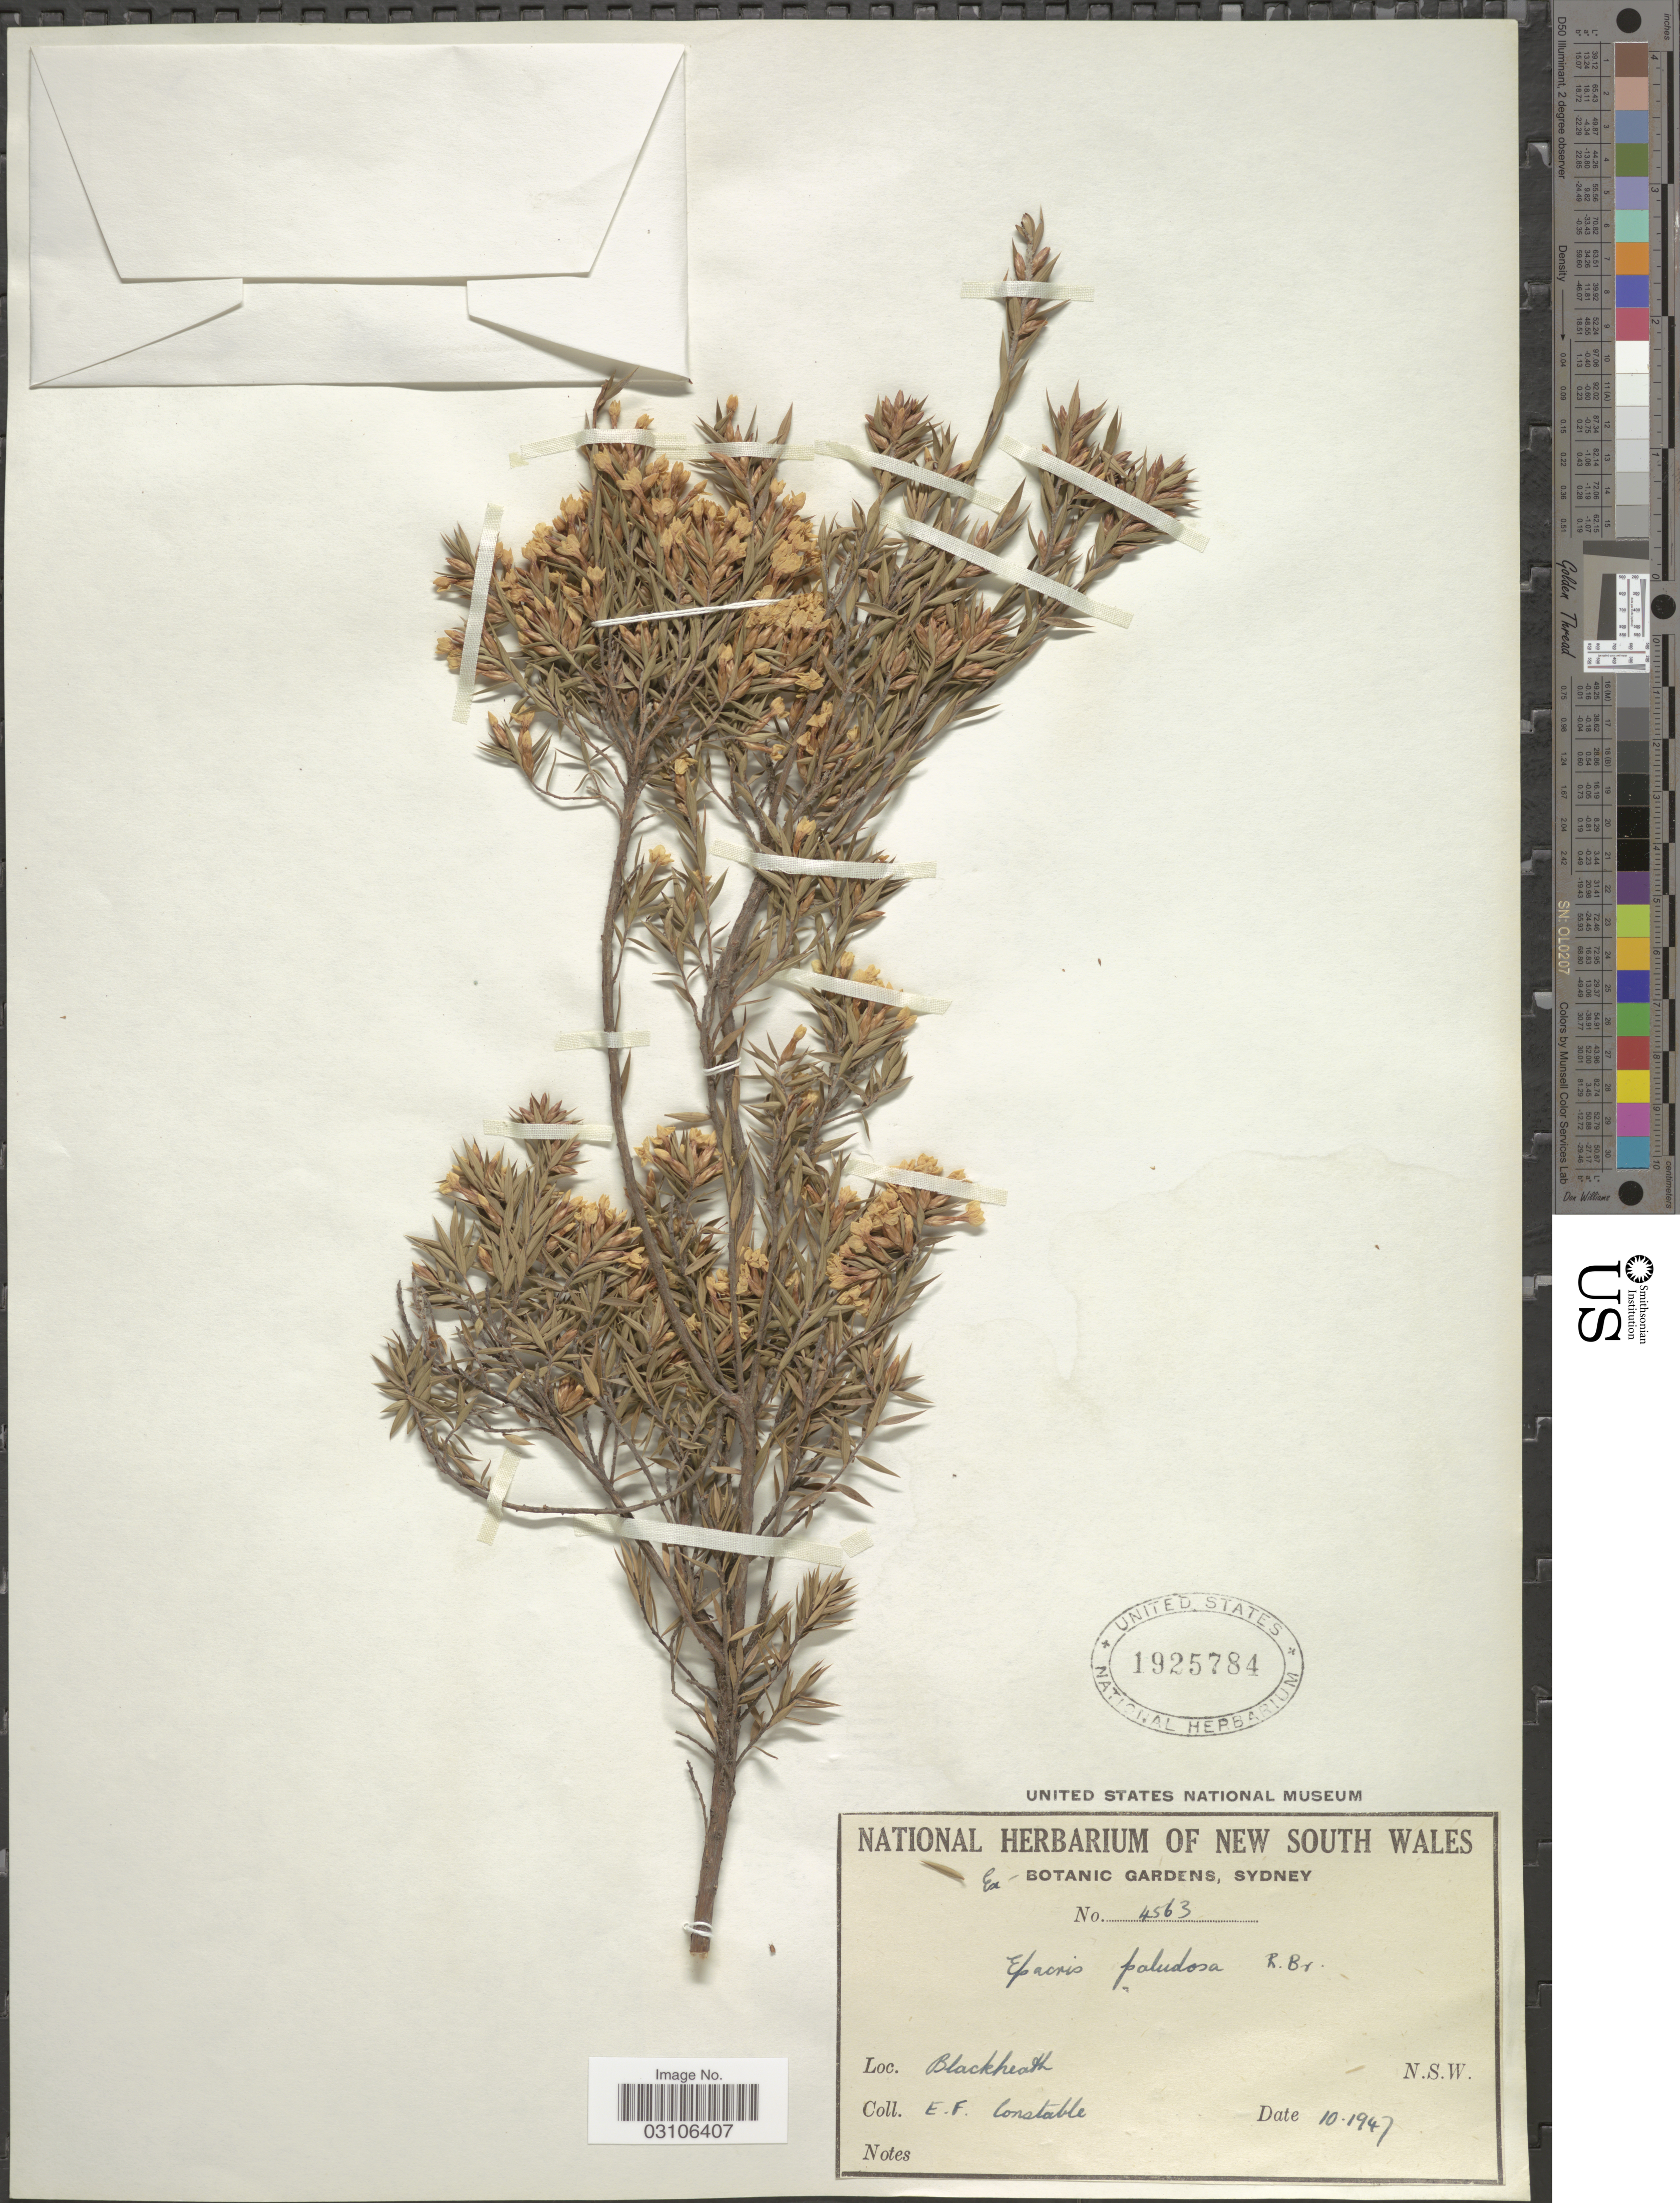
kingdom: Plantae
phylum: Tracheophyta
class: Magnoliopsida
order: Ericales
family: Ericaceae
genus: Epacris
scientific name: Epacris paludosa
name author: R. Br.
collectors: E. F. Constable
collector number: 4563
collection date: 1947-10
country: Australia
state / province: New South Wales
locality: Blackheath.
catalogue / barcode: US 1925784